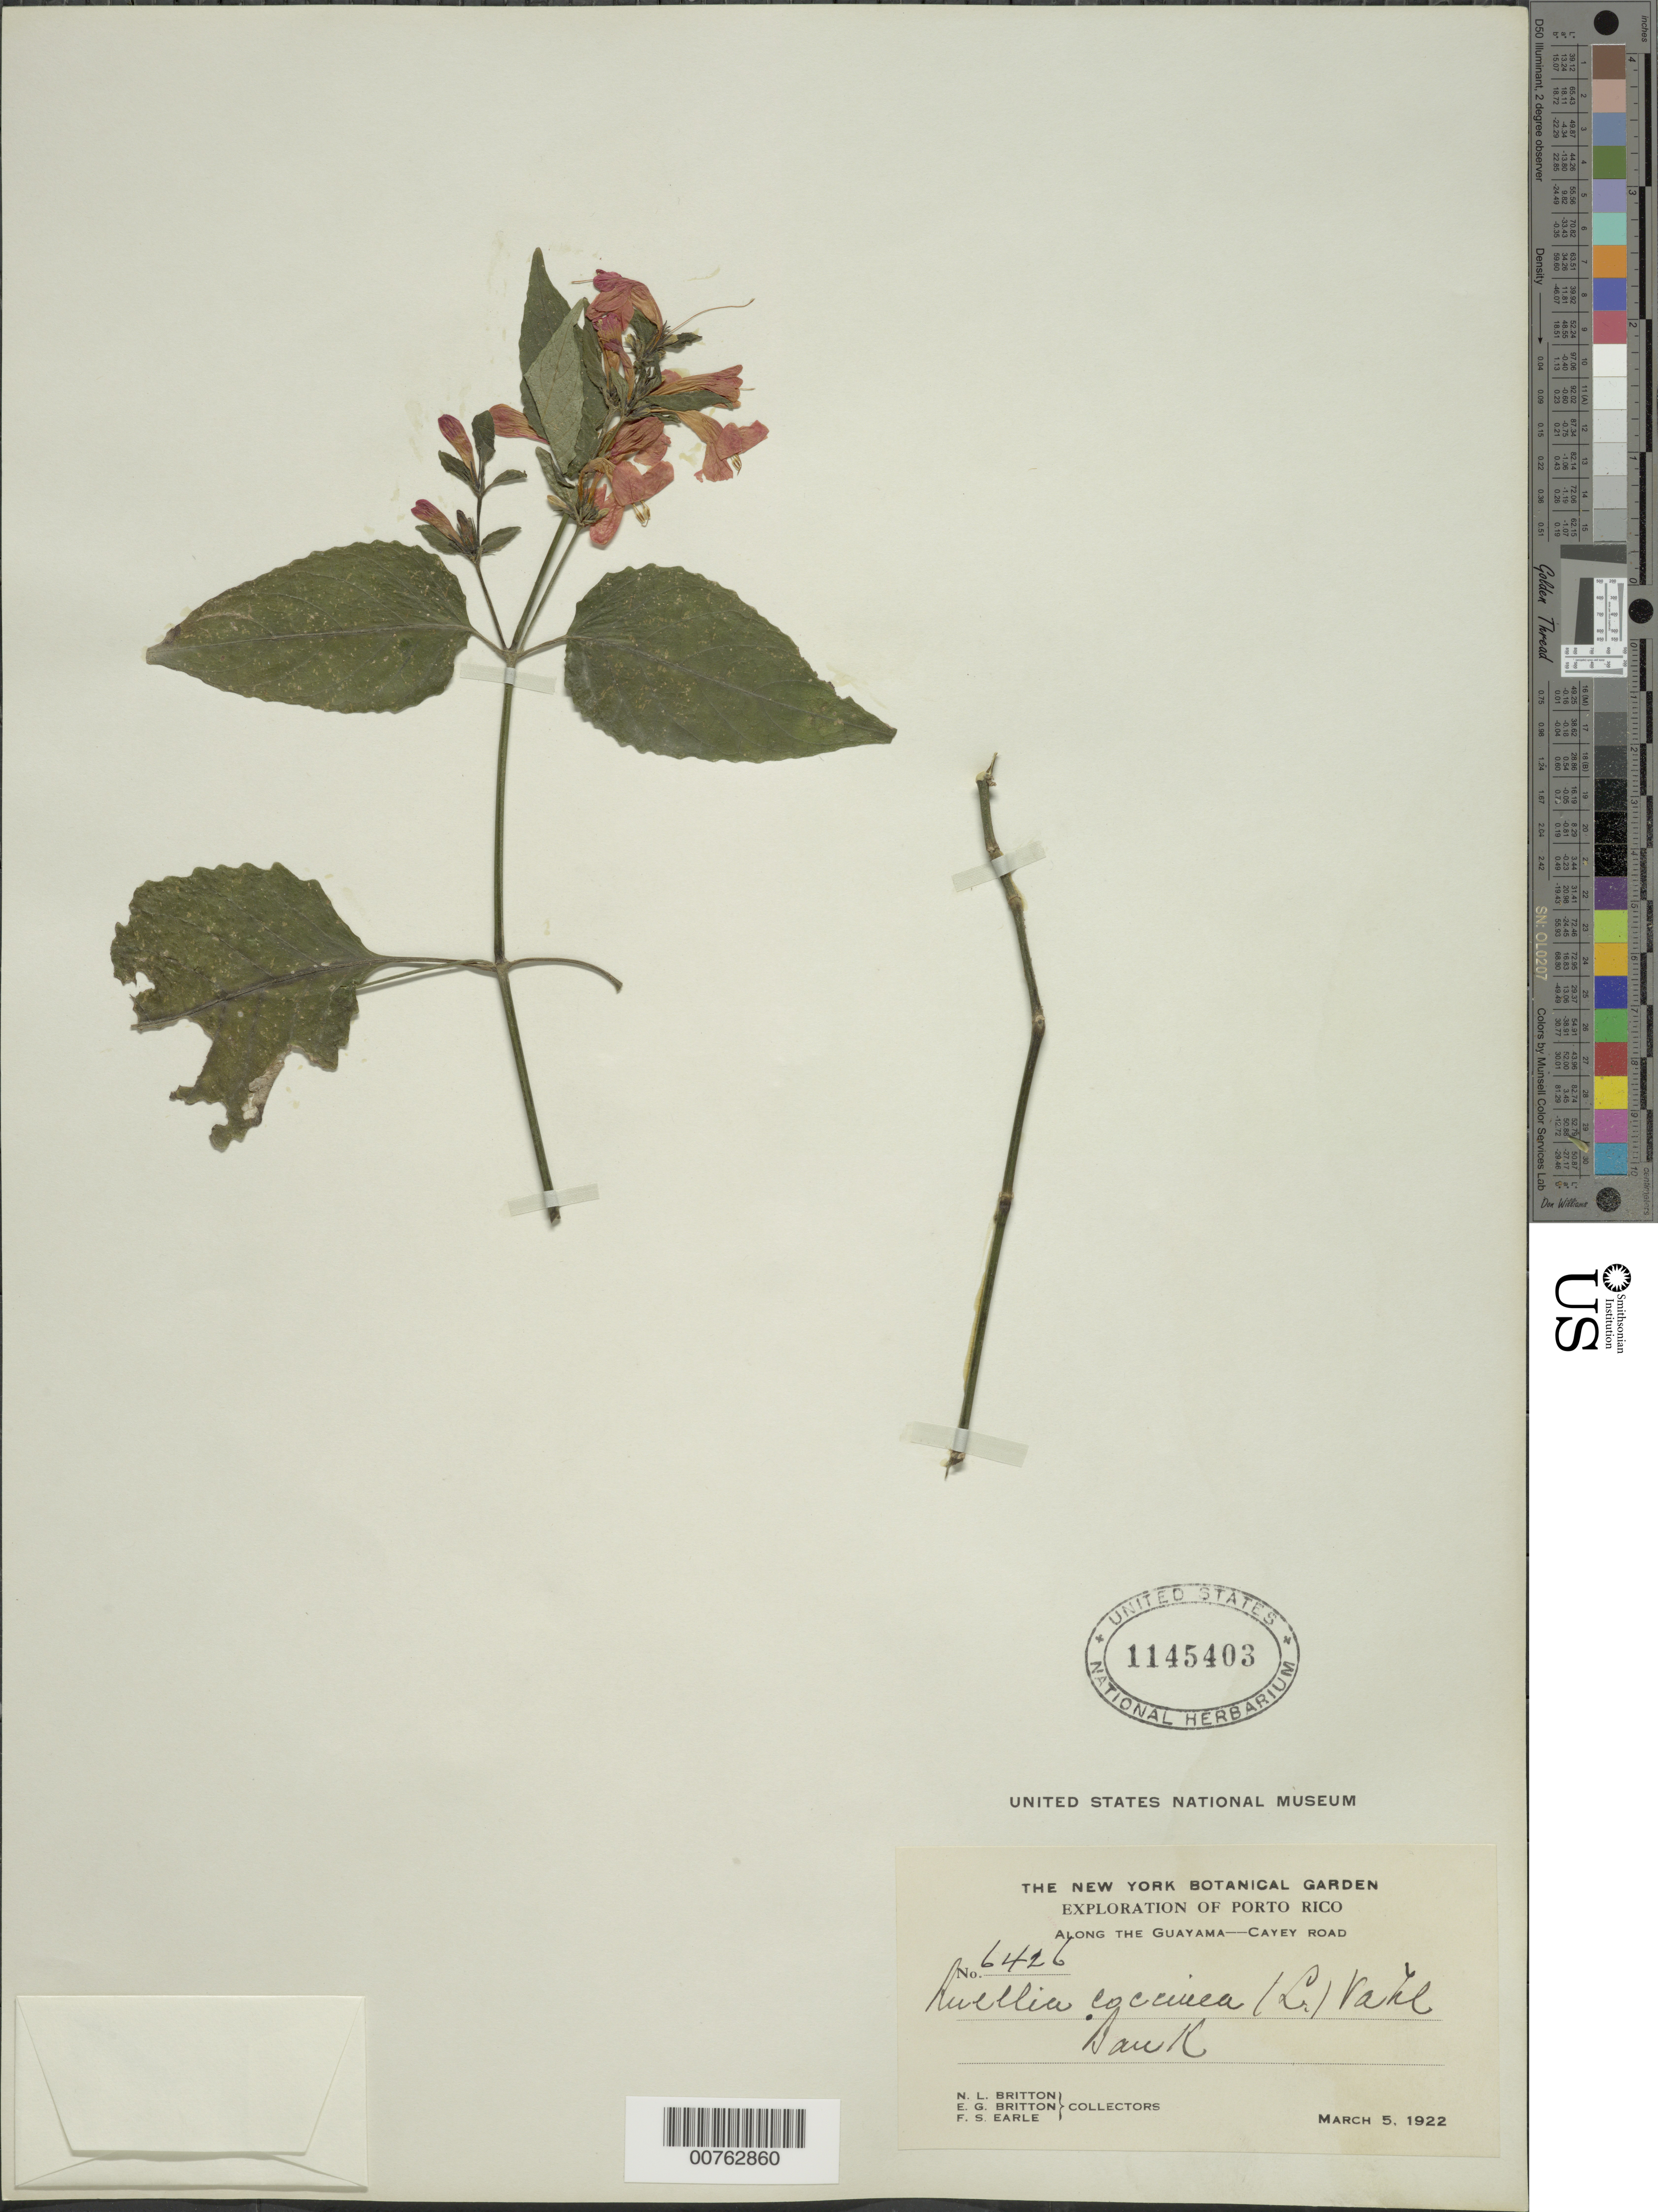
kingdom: Plantae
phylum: Tracheophyta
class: Magnoliopsida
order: Lamiales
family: Acanthaceae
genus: Ruellia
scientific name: Ruellia coccinea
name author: (L.) Vahl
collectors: N. Britton, E. G. Britton & F. S. Earle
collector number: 6426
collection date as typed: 05 Mar 1922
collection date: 1922-03-05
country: Puerto Rico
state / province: Guayama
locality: Along the Guayama, Cayey Road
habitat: Bank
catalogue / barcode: US 1145403